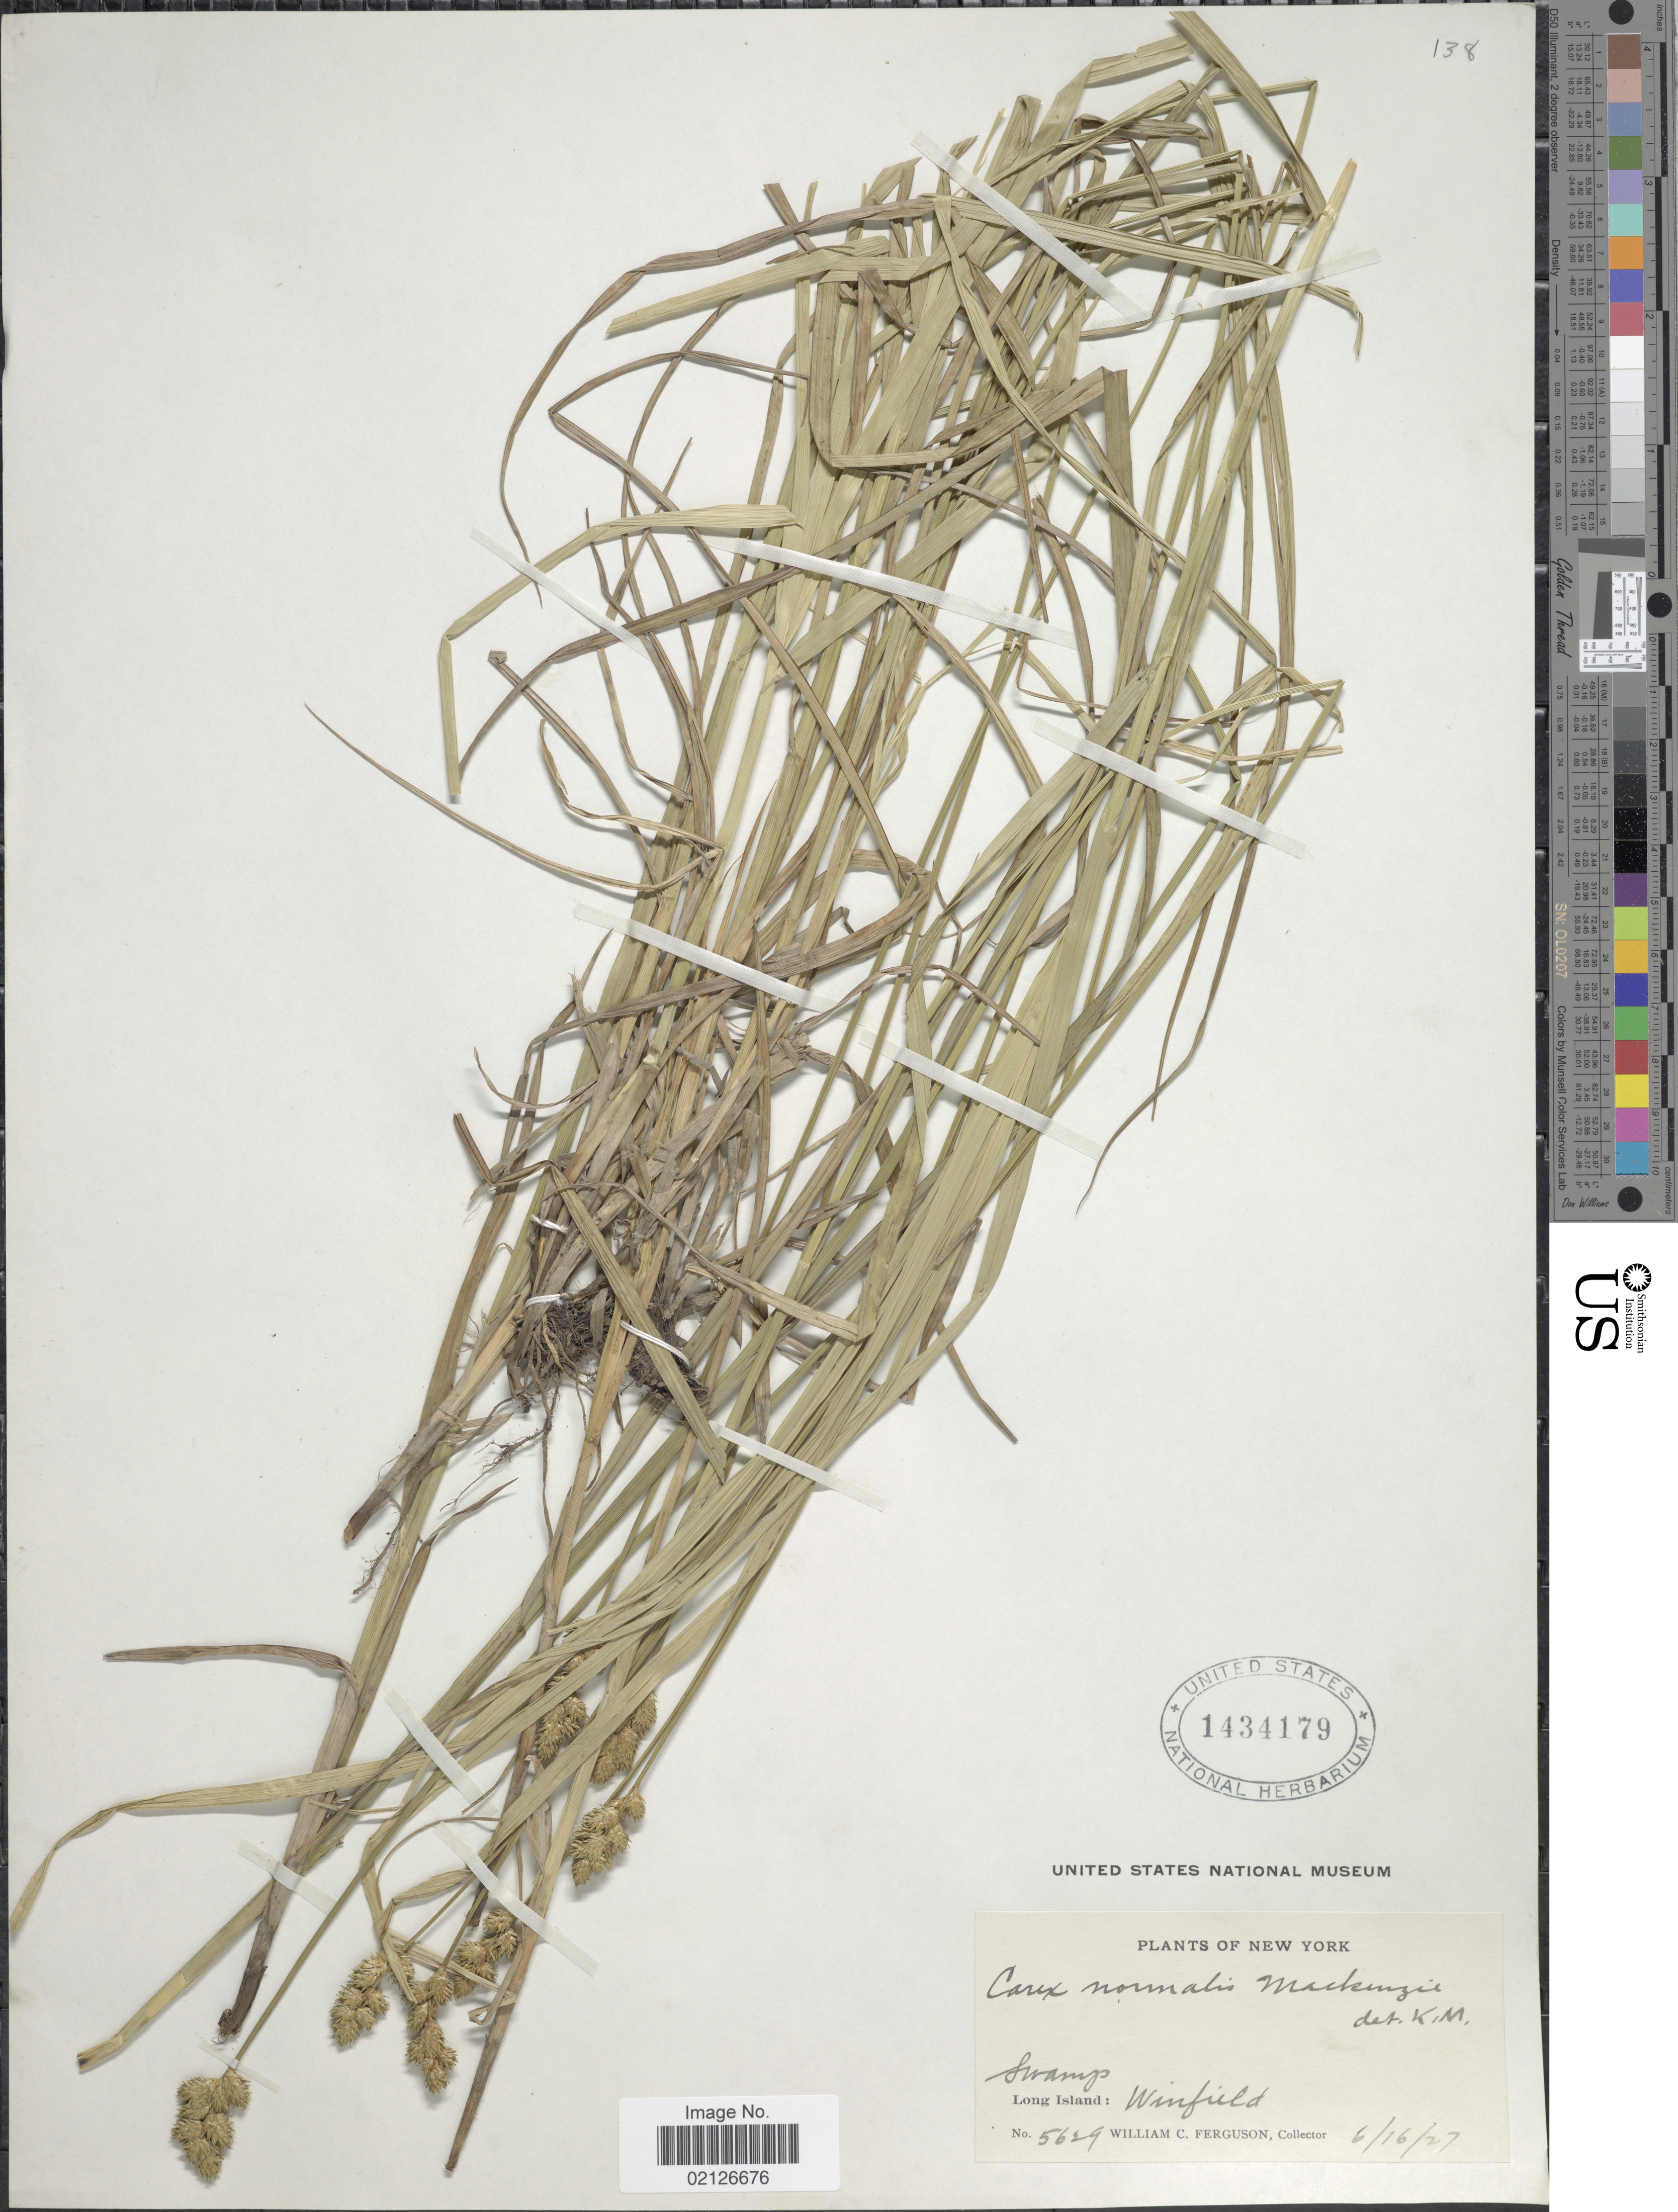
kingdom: Plantae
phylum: Tracheophyta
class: Liliopsida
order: Poales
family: Cyperaceae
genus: Carex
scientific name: Carex normalis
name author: Mack.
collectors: W. Ferguson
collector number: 5629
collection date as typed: Transcribed d/m/y: 16/6/27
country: United States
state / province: New York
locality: Swamps, Long Island: Winfield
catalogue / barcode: US 1434179